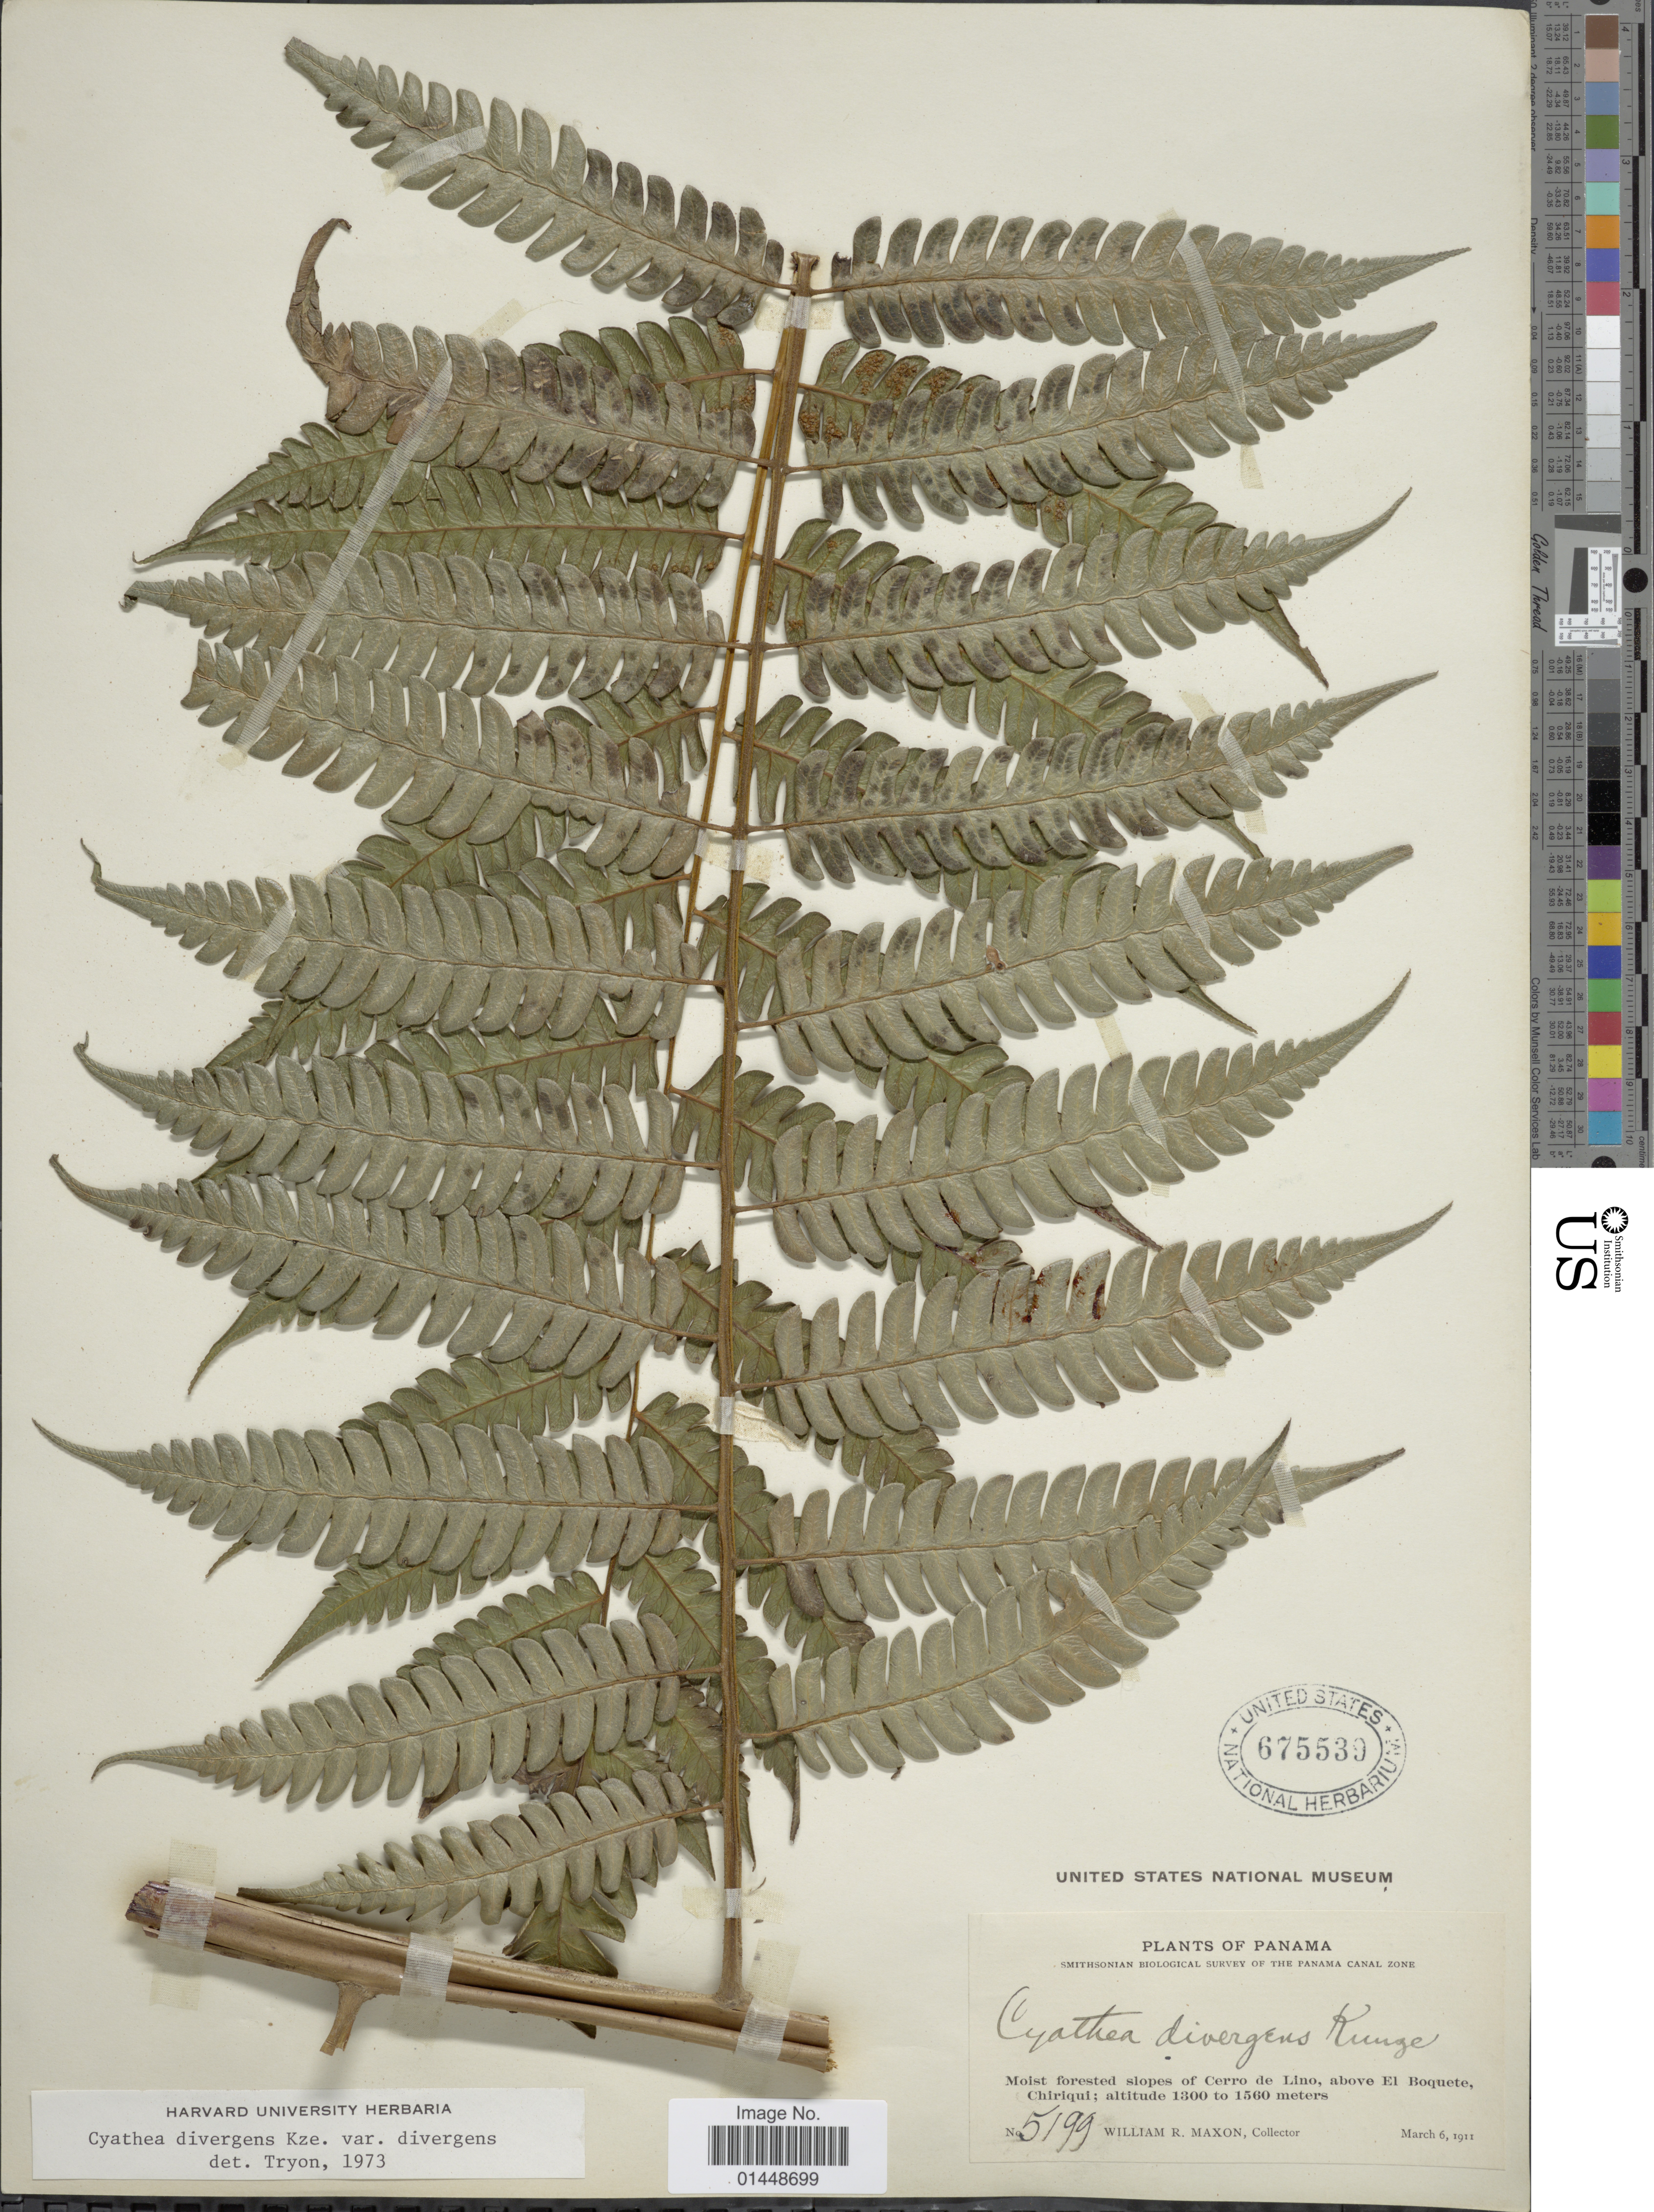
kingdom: Plantae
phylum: Tracheophyta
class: Polypodiopsida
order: Cyatheales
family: Cyatheaceae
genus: Cyathea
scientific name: Cyathea divergens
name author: Kunze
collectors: W. R. Maxon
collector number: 5199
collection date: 1911-03-06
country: Panama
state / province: Chiriqui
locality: Moist forested slopes of Cerro de Lino, above El Boquete, Chiriqui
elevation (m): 1300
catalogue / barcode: US 675539